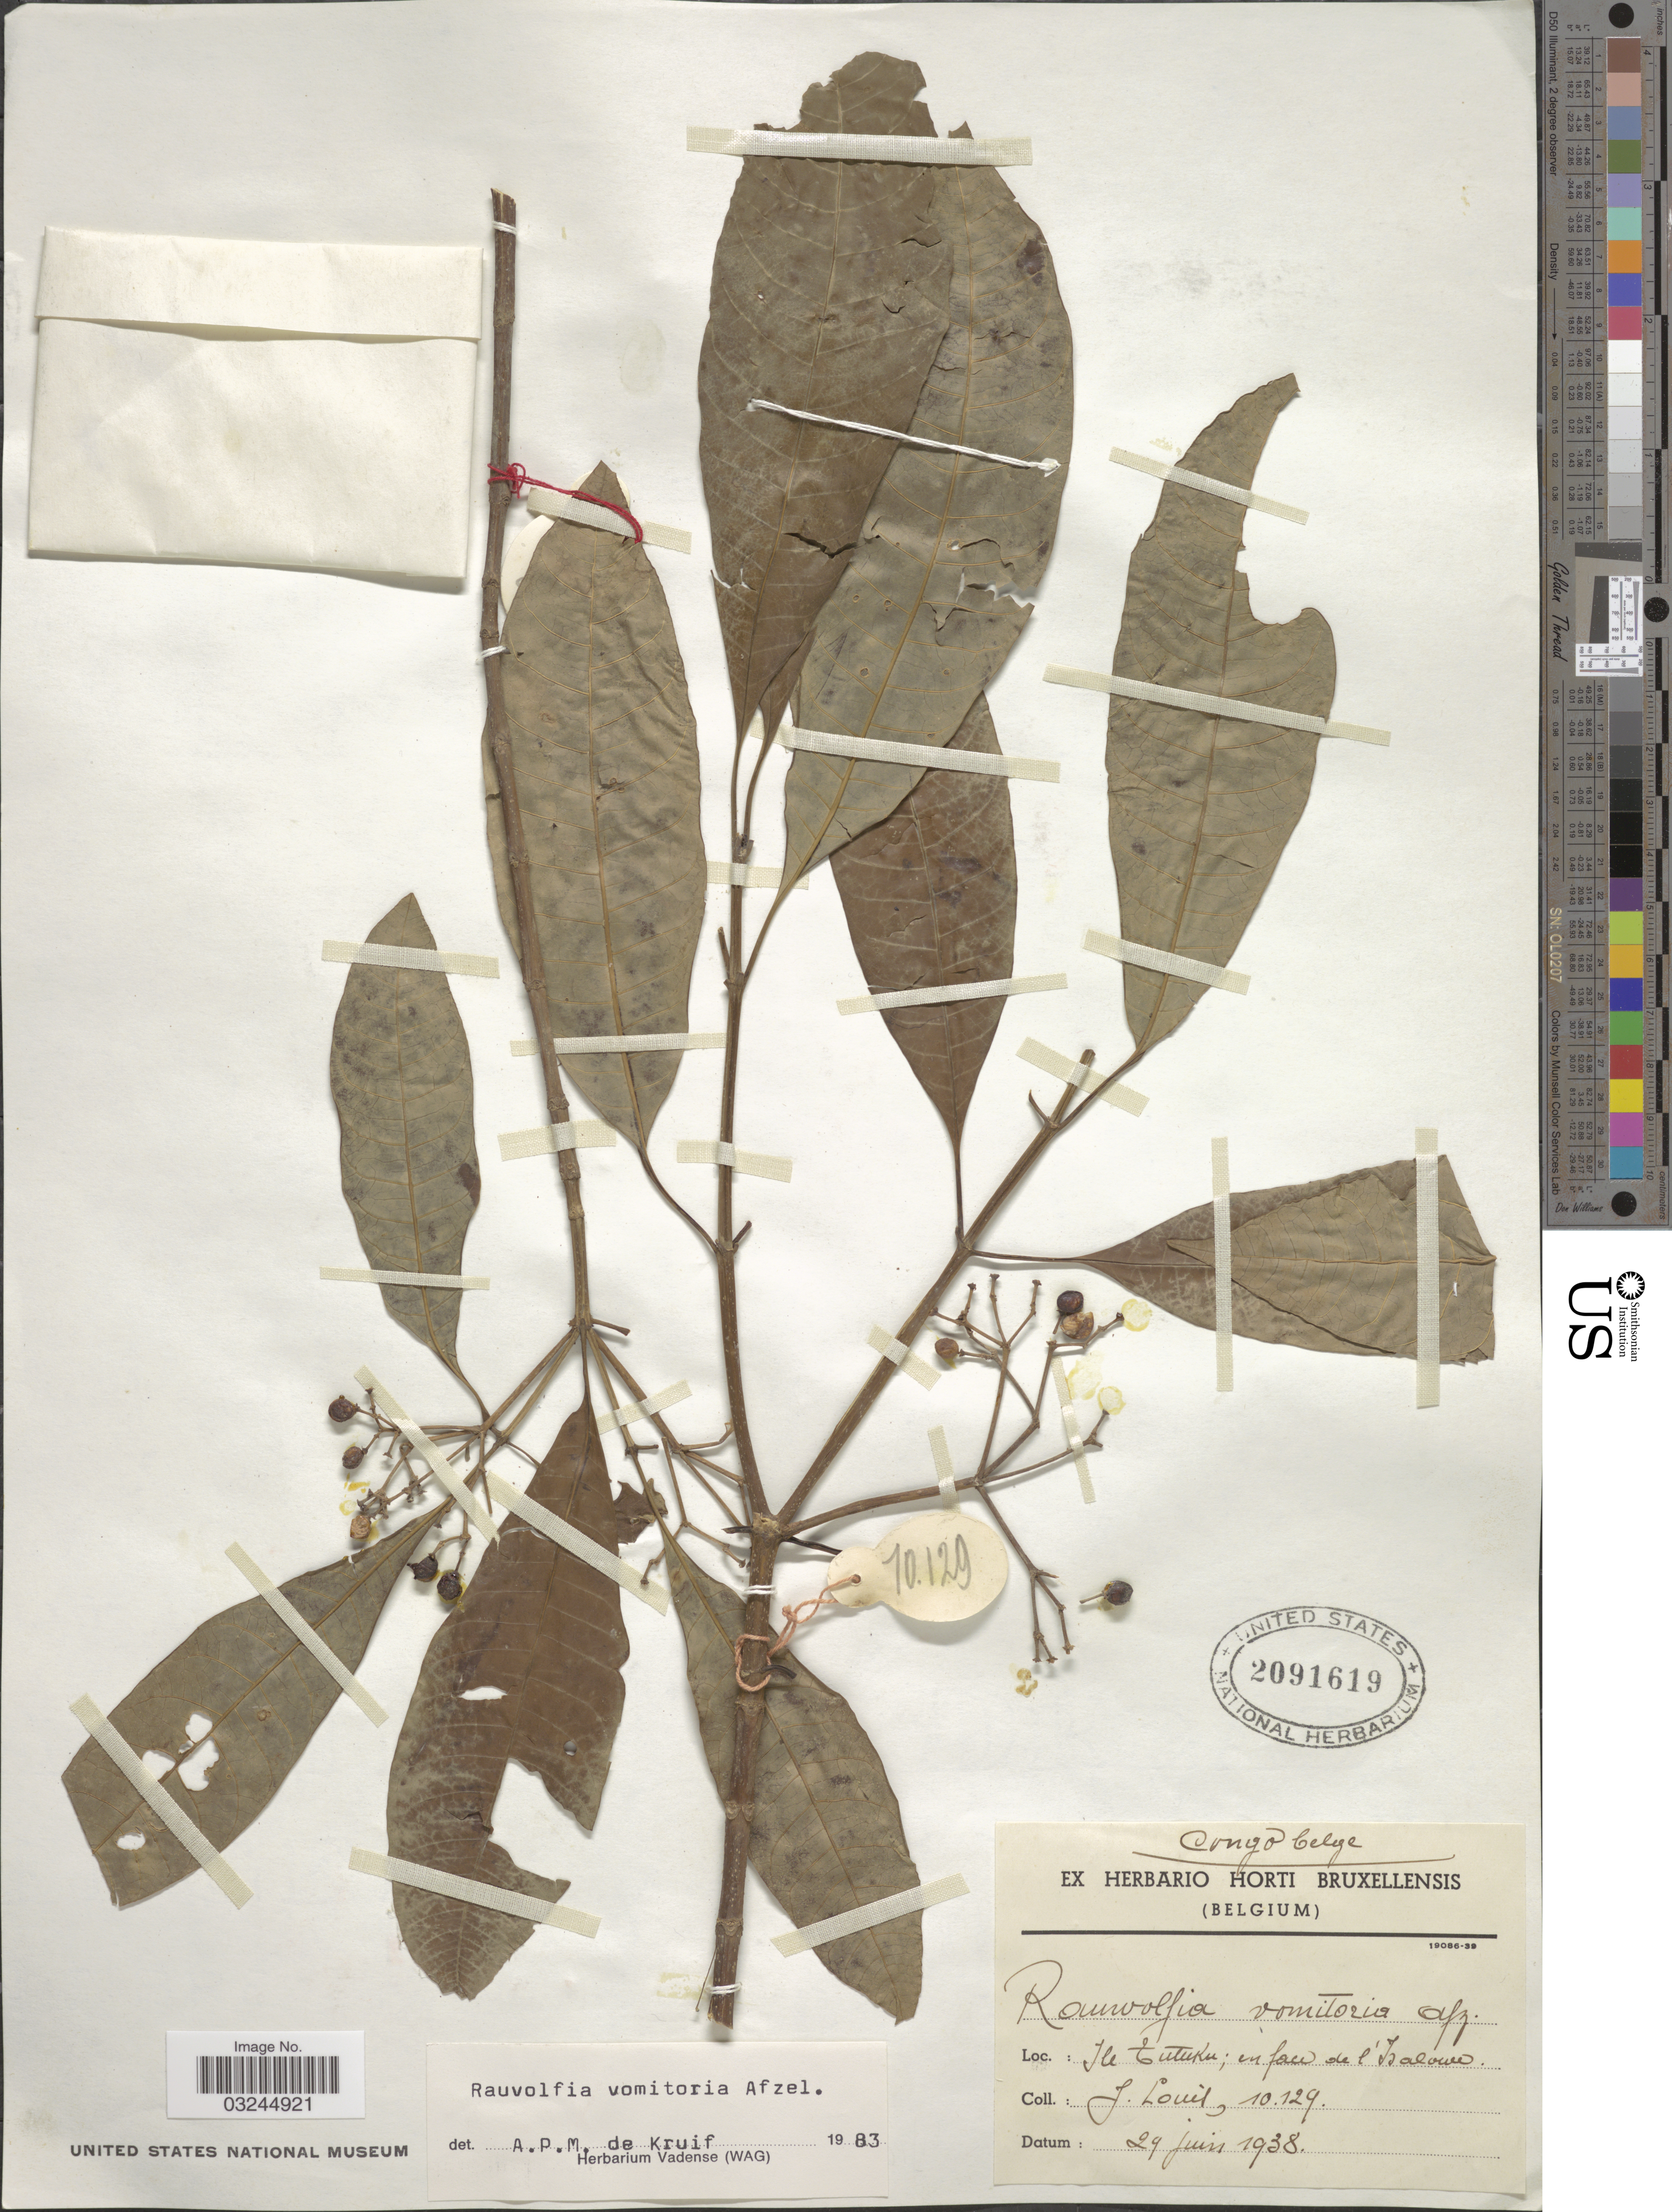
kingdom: Plantae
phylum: Tracheophyta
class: Magnoliopsida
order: Gentianales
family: Apocynaceae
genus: Rauvolfia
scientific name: Rauvolfia vomitoria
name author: Afzel.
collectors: J. Louis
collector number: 10129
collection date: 1938-06-29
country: Congo, Democratic Republic of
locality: Ile Tutuku; in face de l'Isalowe.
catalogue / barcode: US 2091619